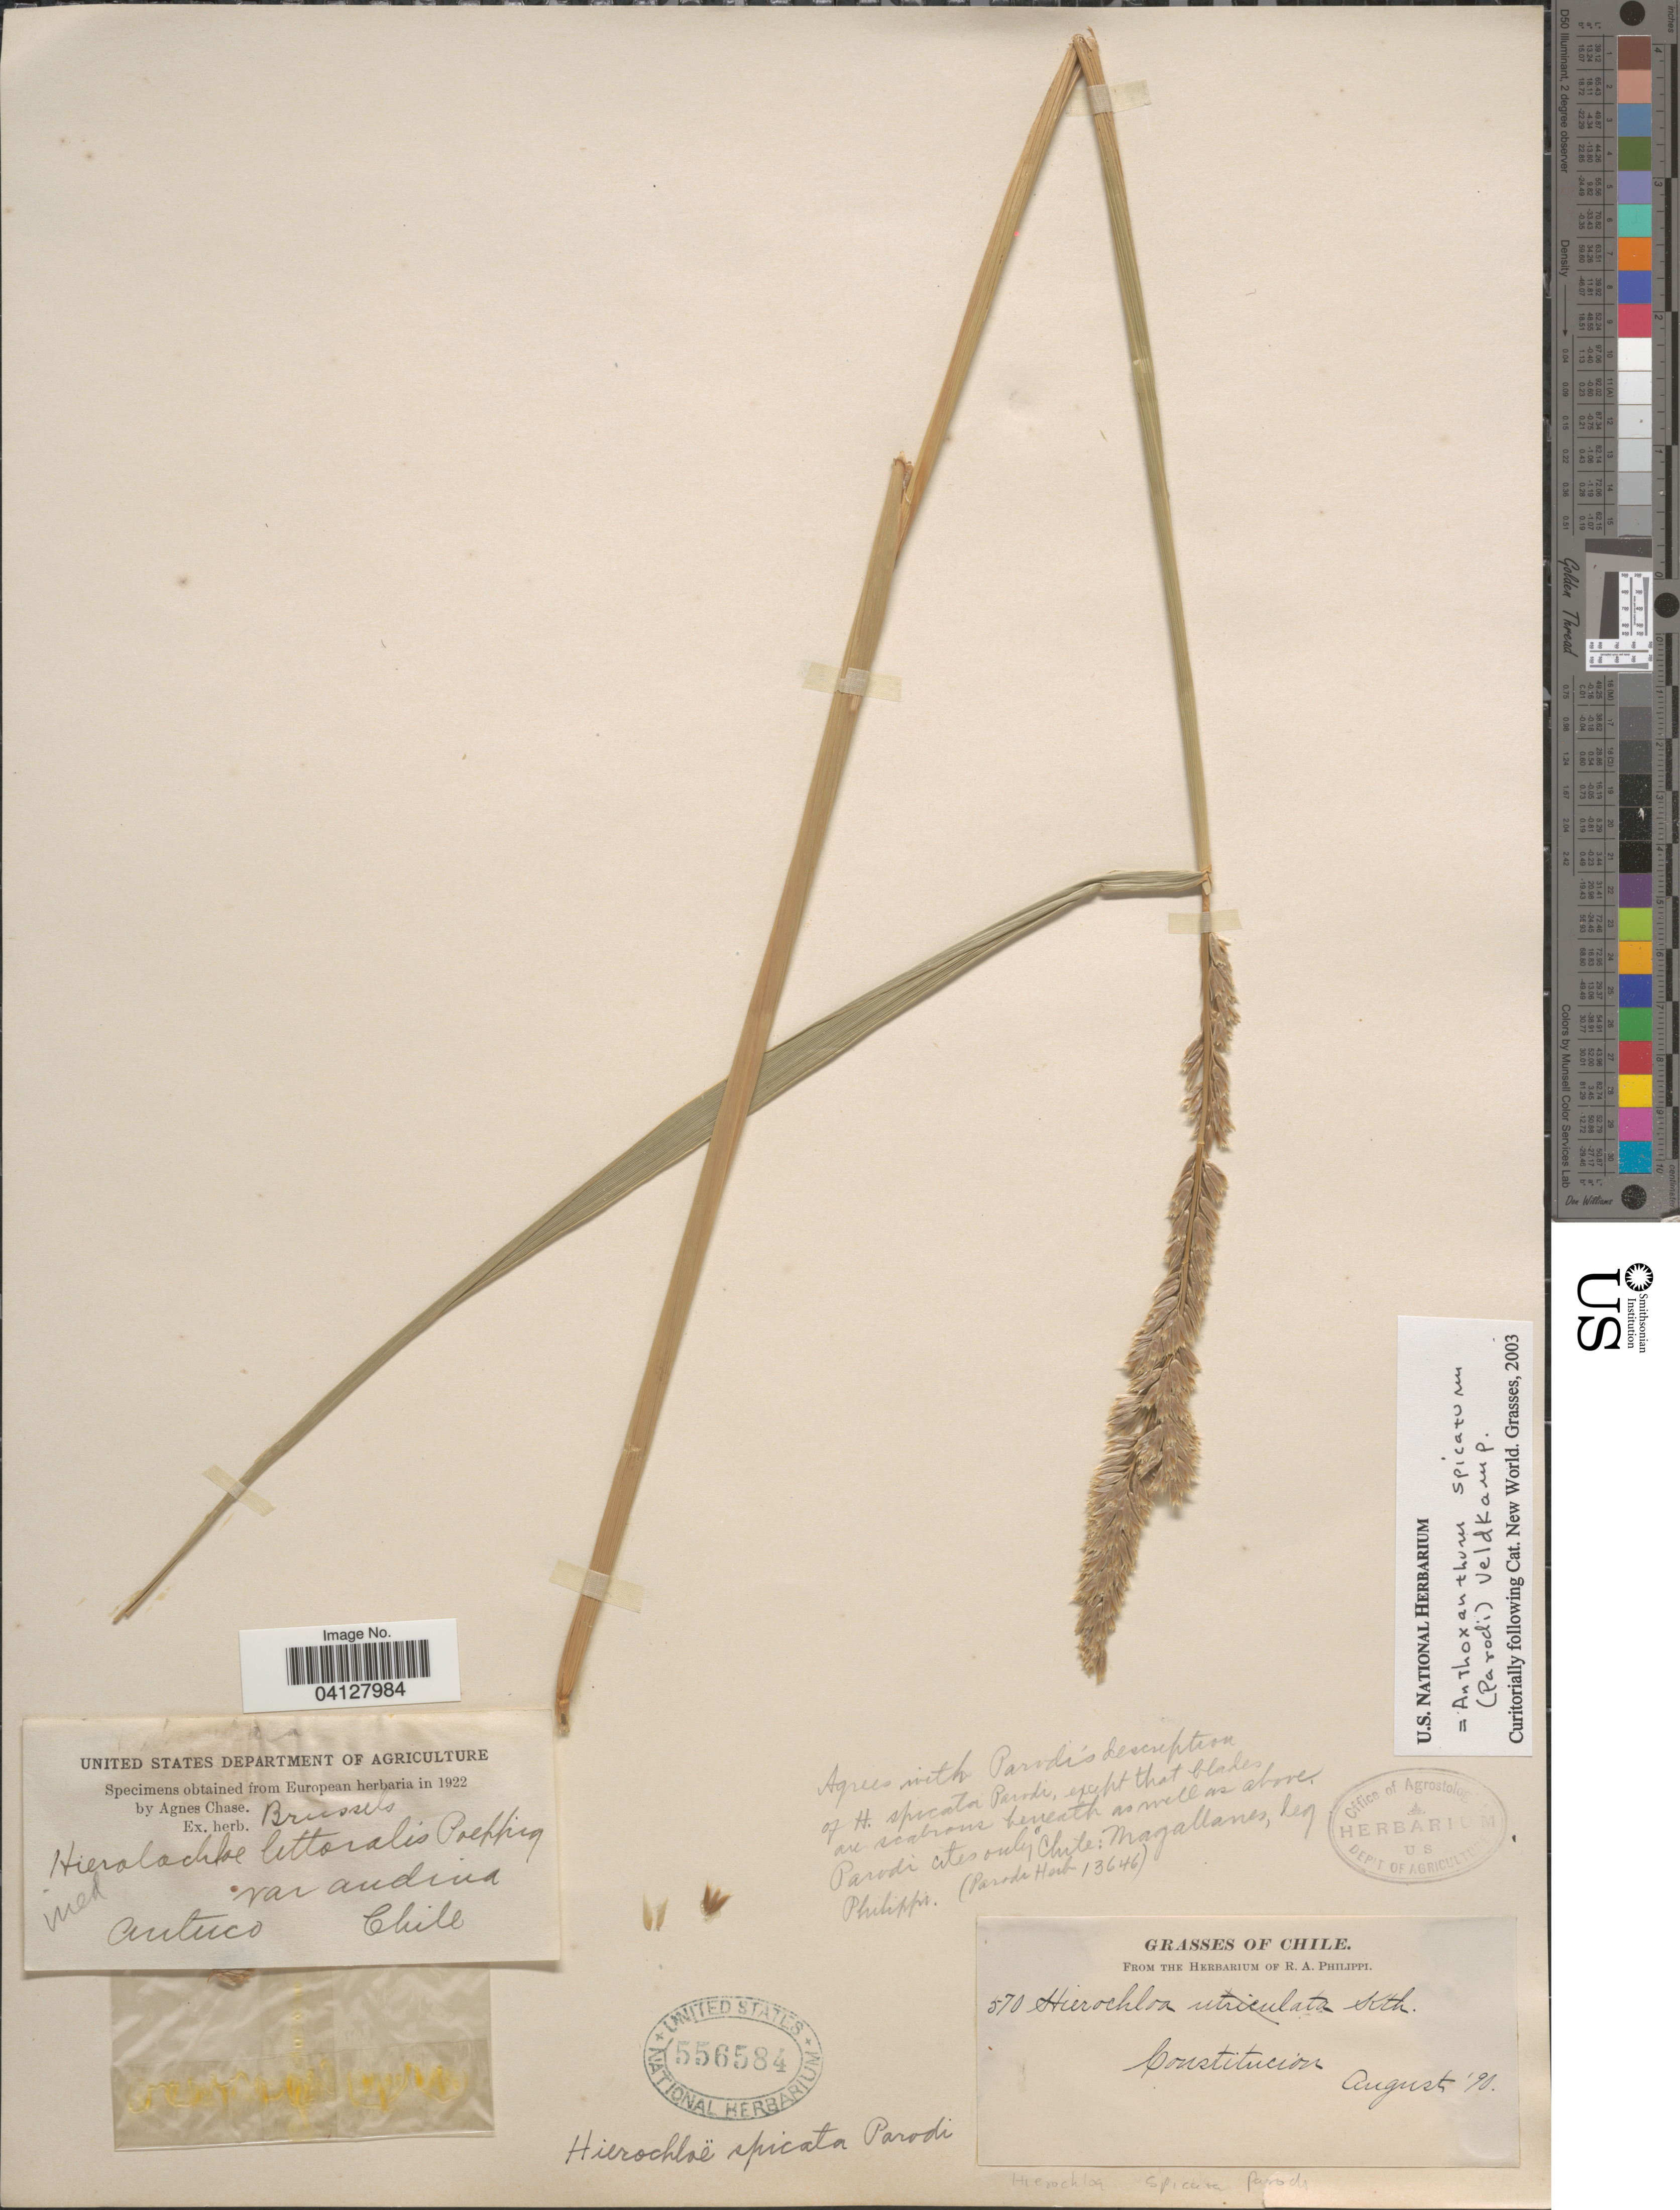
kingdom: Plantae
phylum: Tracheophyta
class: Liliopsida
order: Poales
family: Poaceae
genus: Anthoxanthum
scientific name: Anthoxanthum spicatum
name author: (Parodi) Veldkamp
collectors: ex. herb. R.A. Philippi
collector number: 570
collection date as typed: Transcribed d/m/y: /8/90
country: Chile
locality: Coustitucion.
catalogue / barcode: US 556584